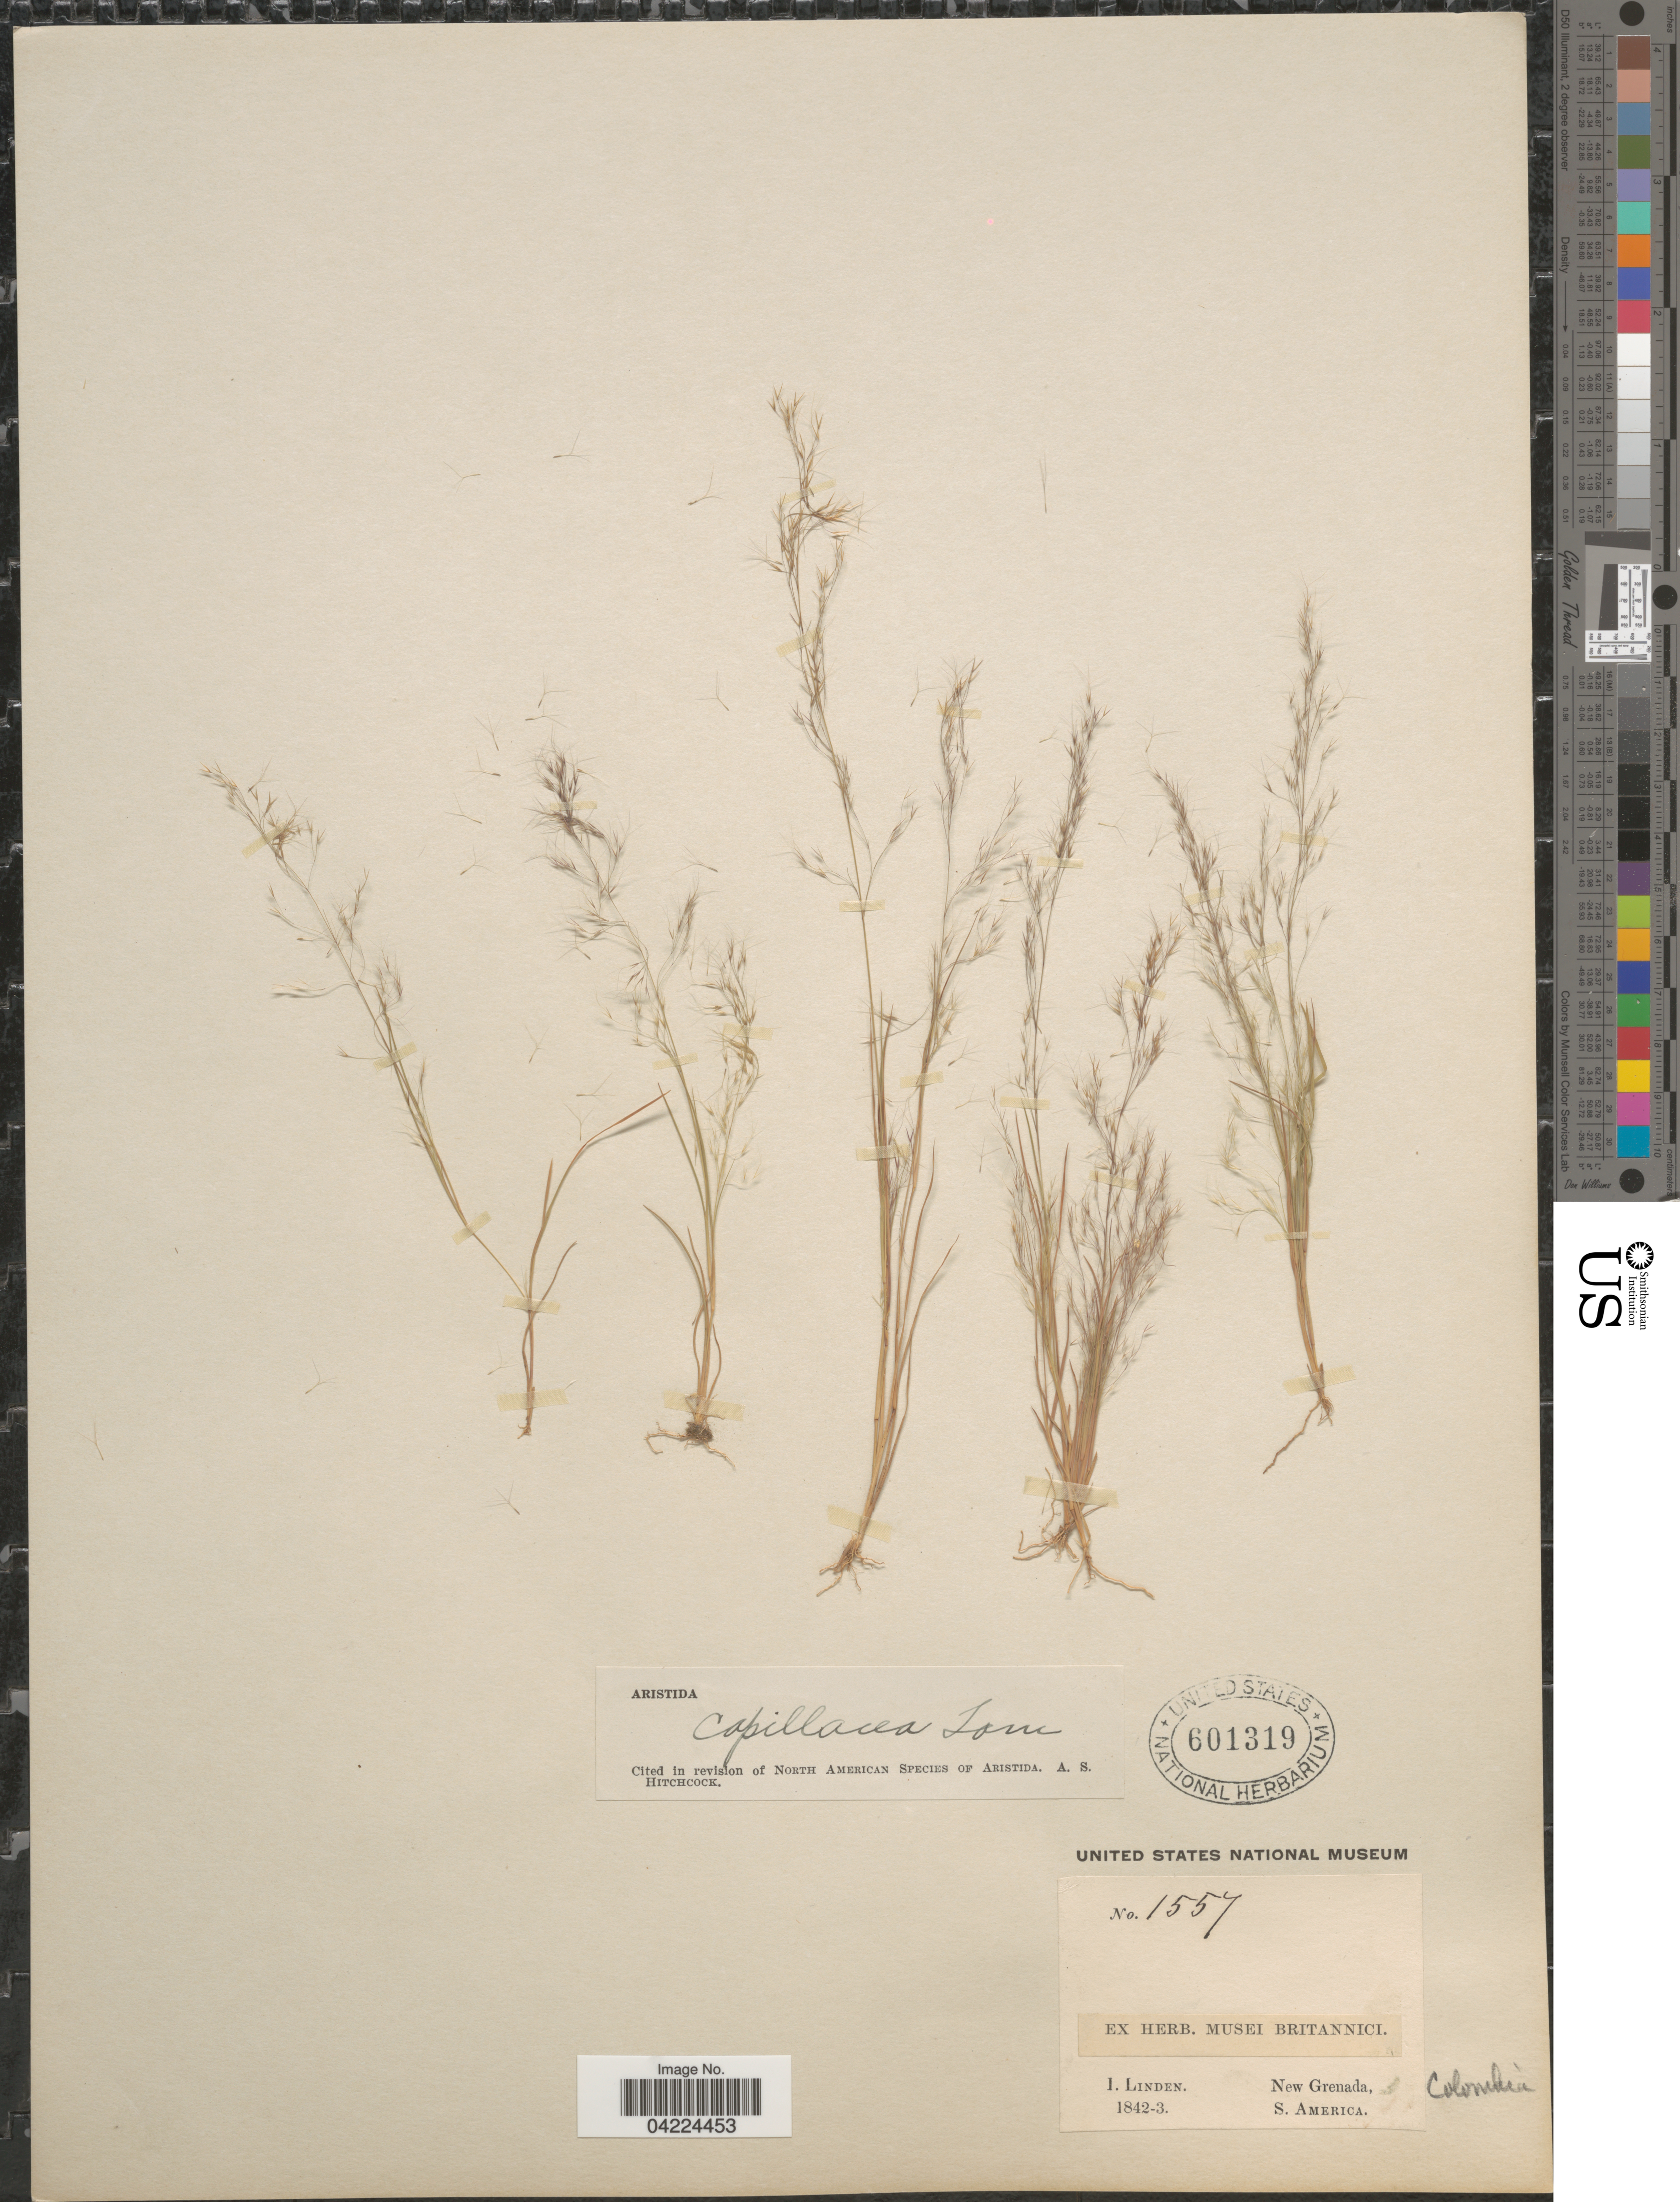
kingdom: Plantae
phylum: Tracheophyta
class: Liliopsida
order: Poales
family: Poaceae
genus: Aristida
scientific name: Aristida capillacea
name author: Lam.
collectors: I. Linden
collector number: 1557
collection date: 1842/1843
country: Colombia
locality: New Grenada.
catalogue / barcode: US 601319